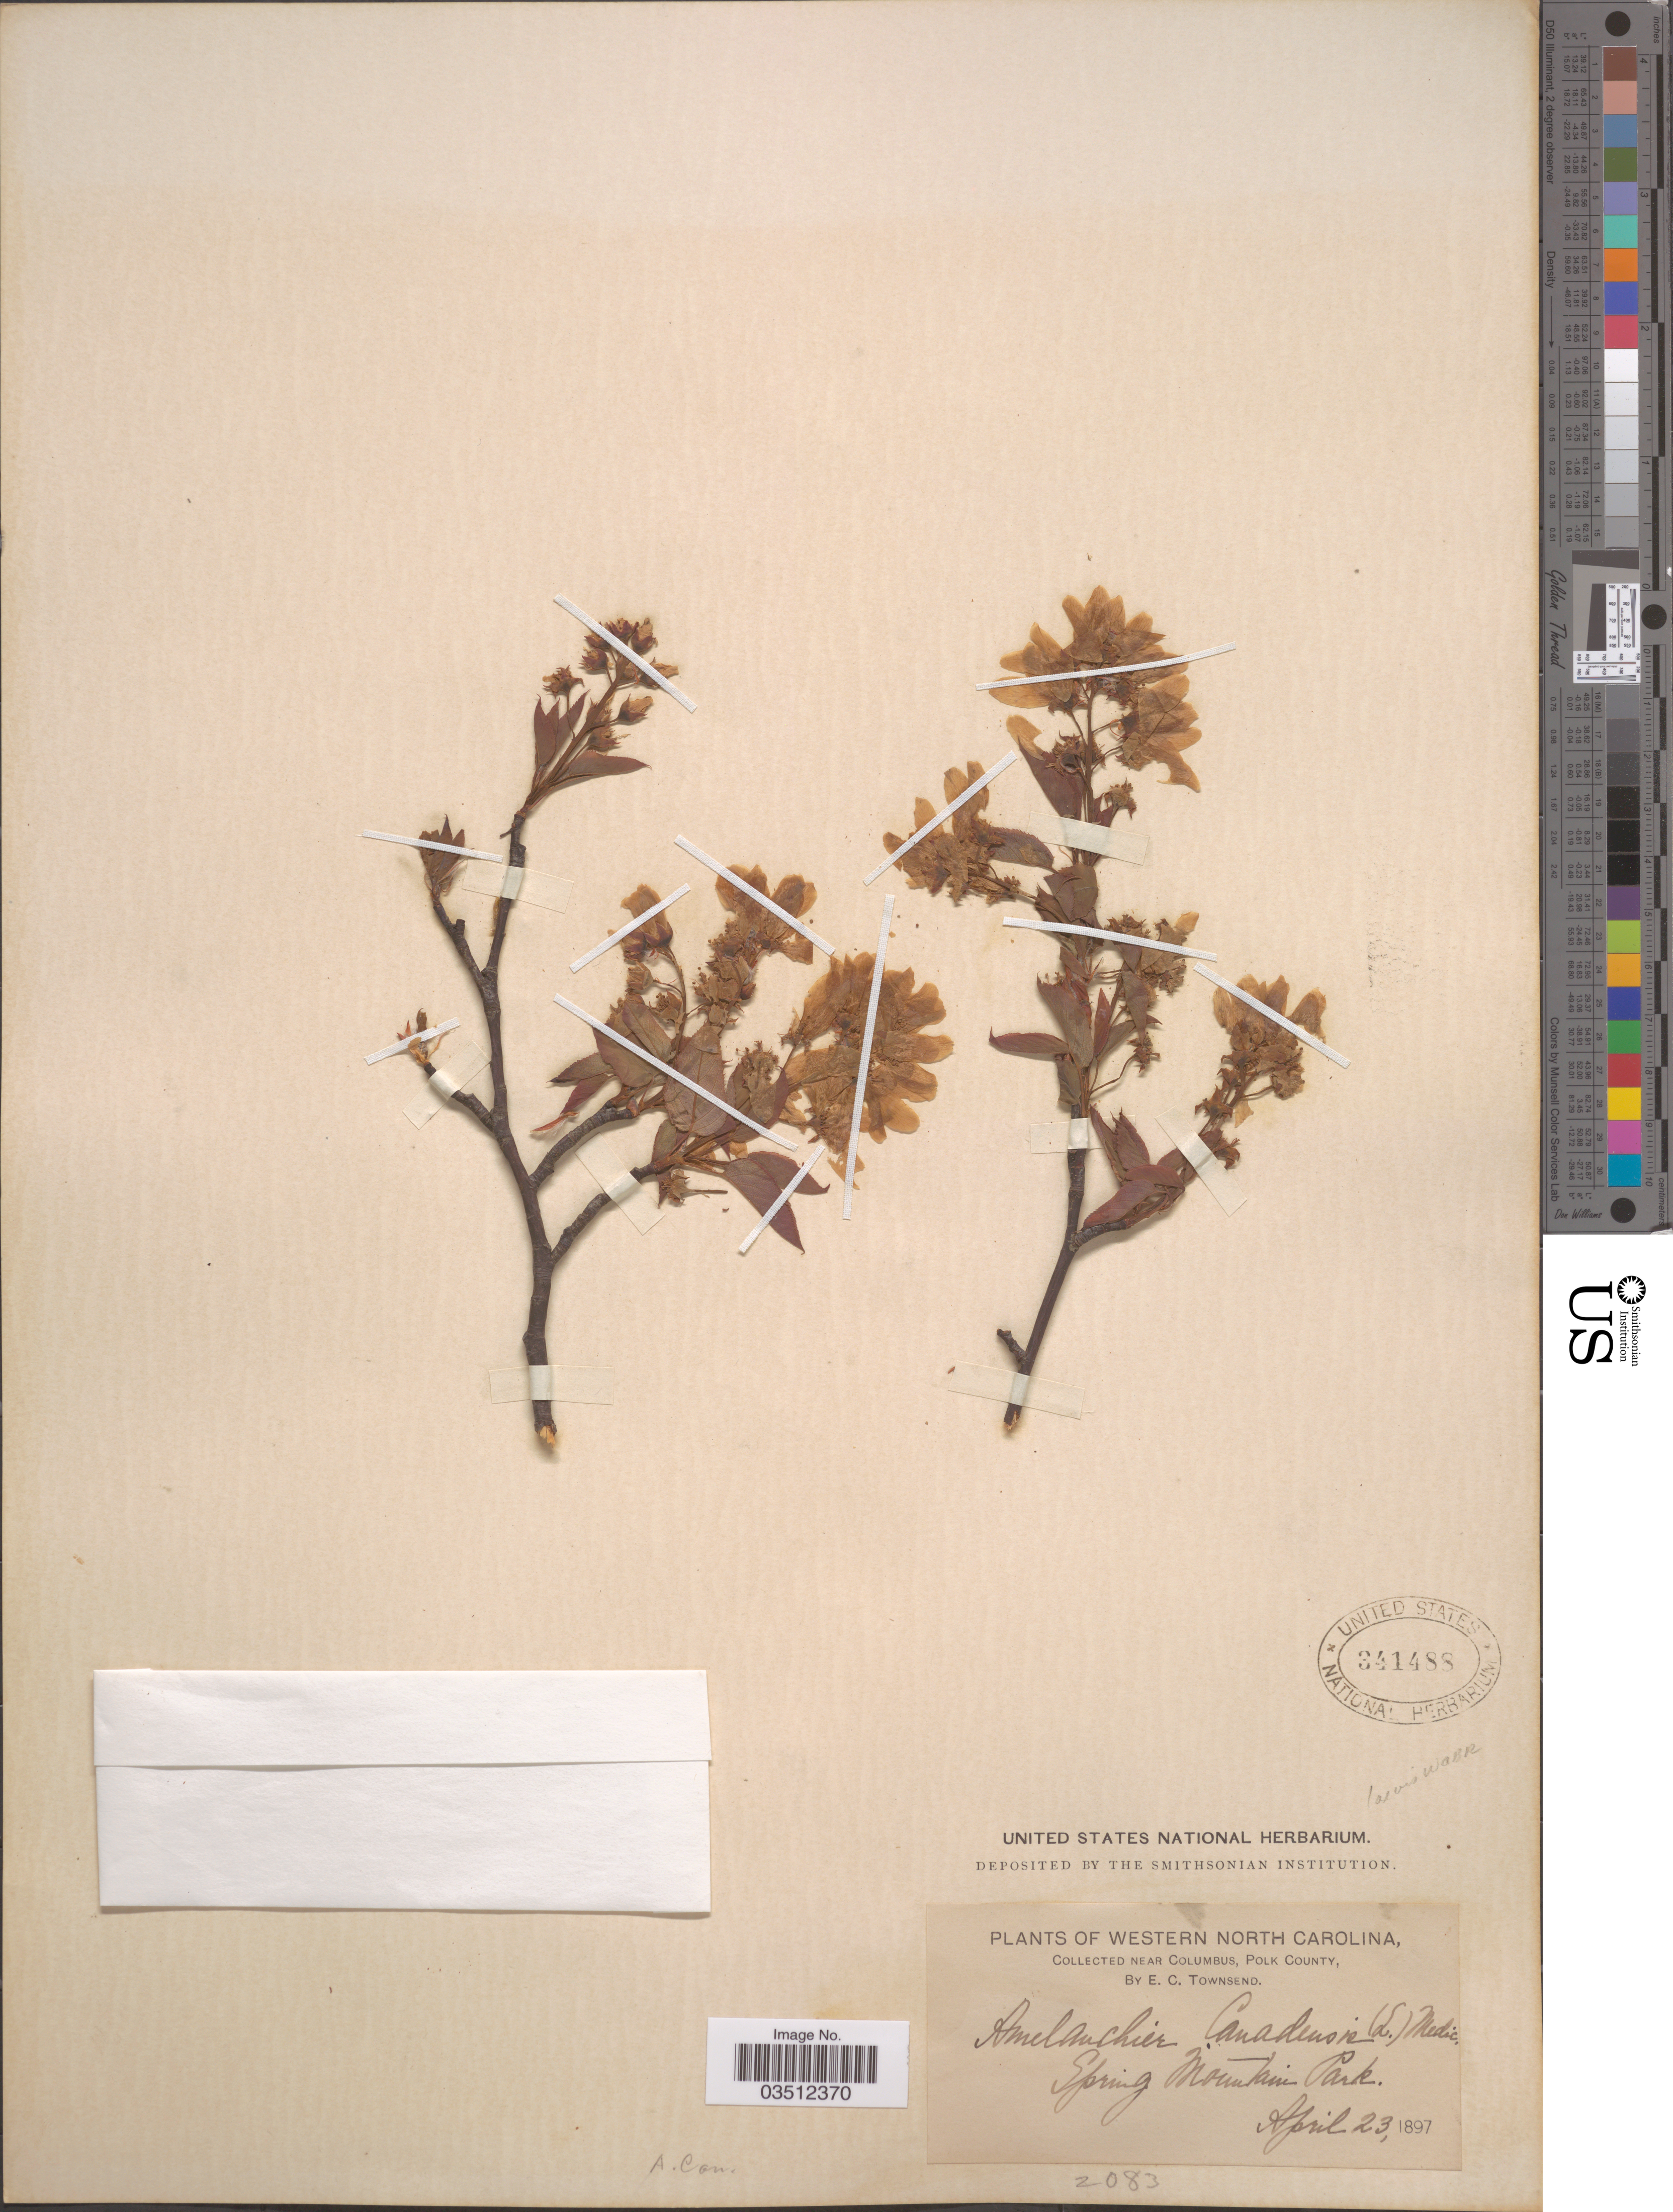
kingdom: Plantae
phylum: Tracheophyta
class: Magnoliopsida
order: Rosales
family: Rosaceae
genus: Amelanchier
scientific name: Amelanchier laevis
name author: Wiegand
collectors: E. C. Townsend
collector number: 2083?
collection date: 1897-04-23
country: United States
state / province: North Carolina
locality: Western North Carolina. Near Columbus, Polk County. Spring Mountain Park.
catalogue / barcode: US 341488